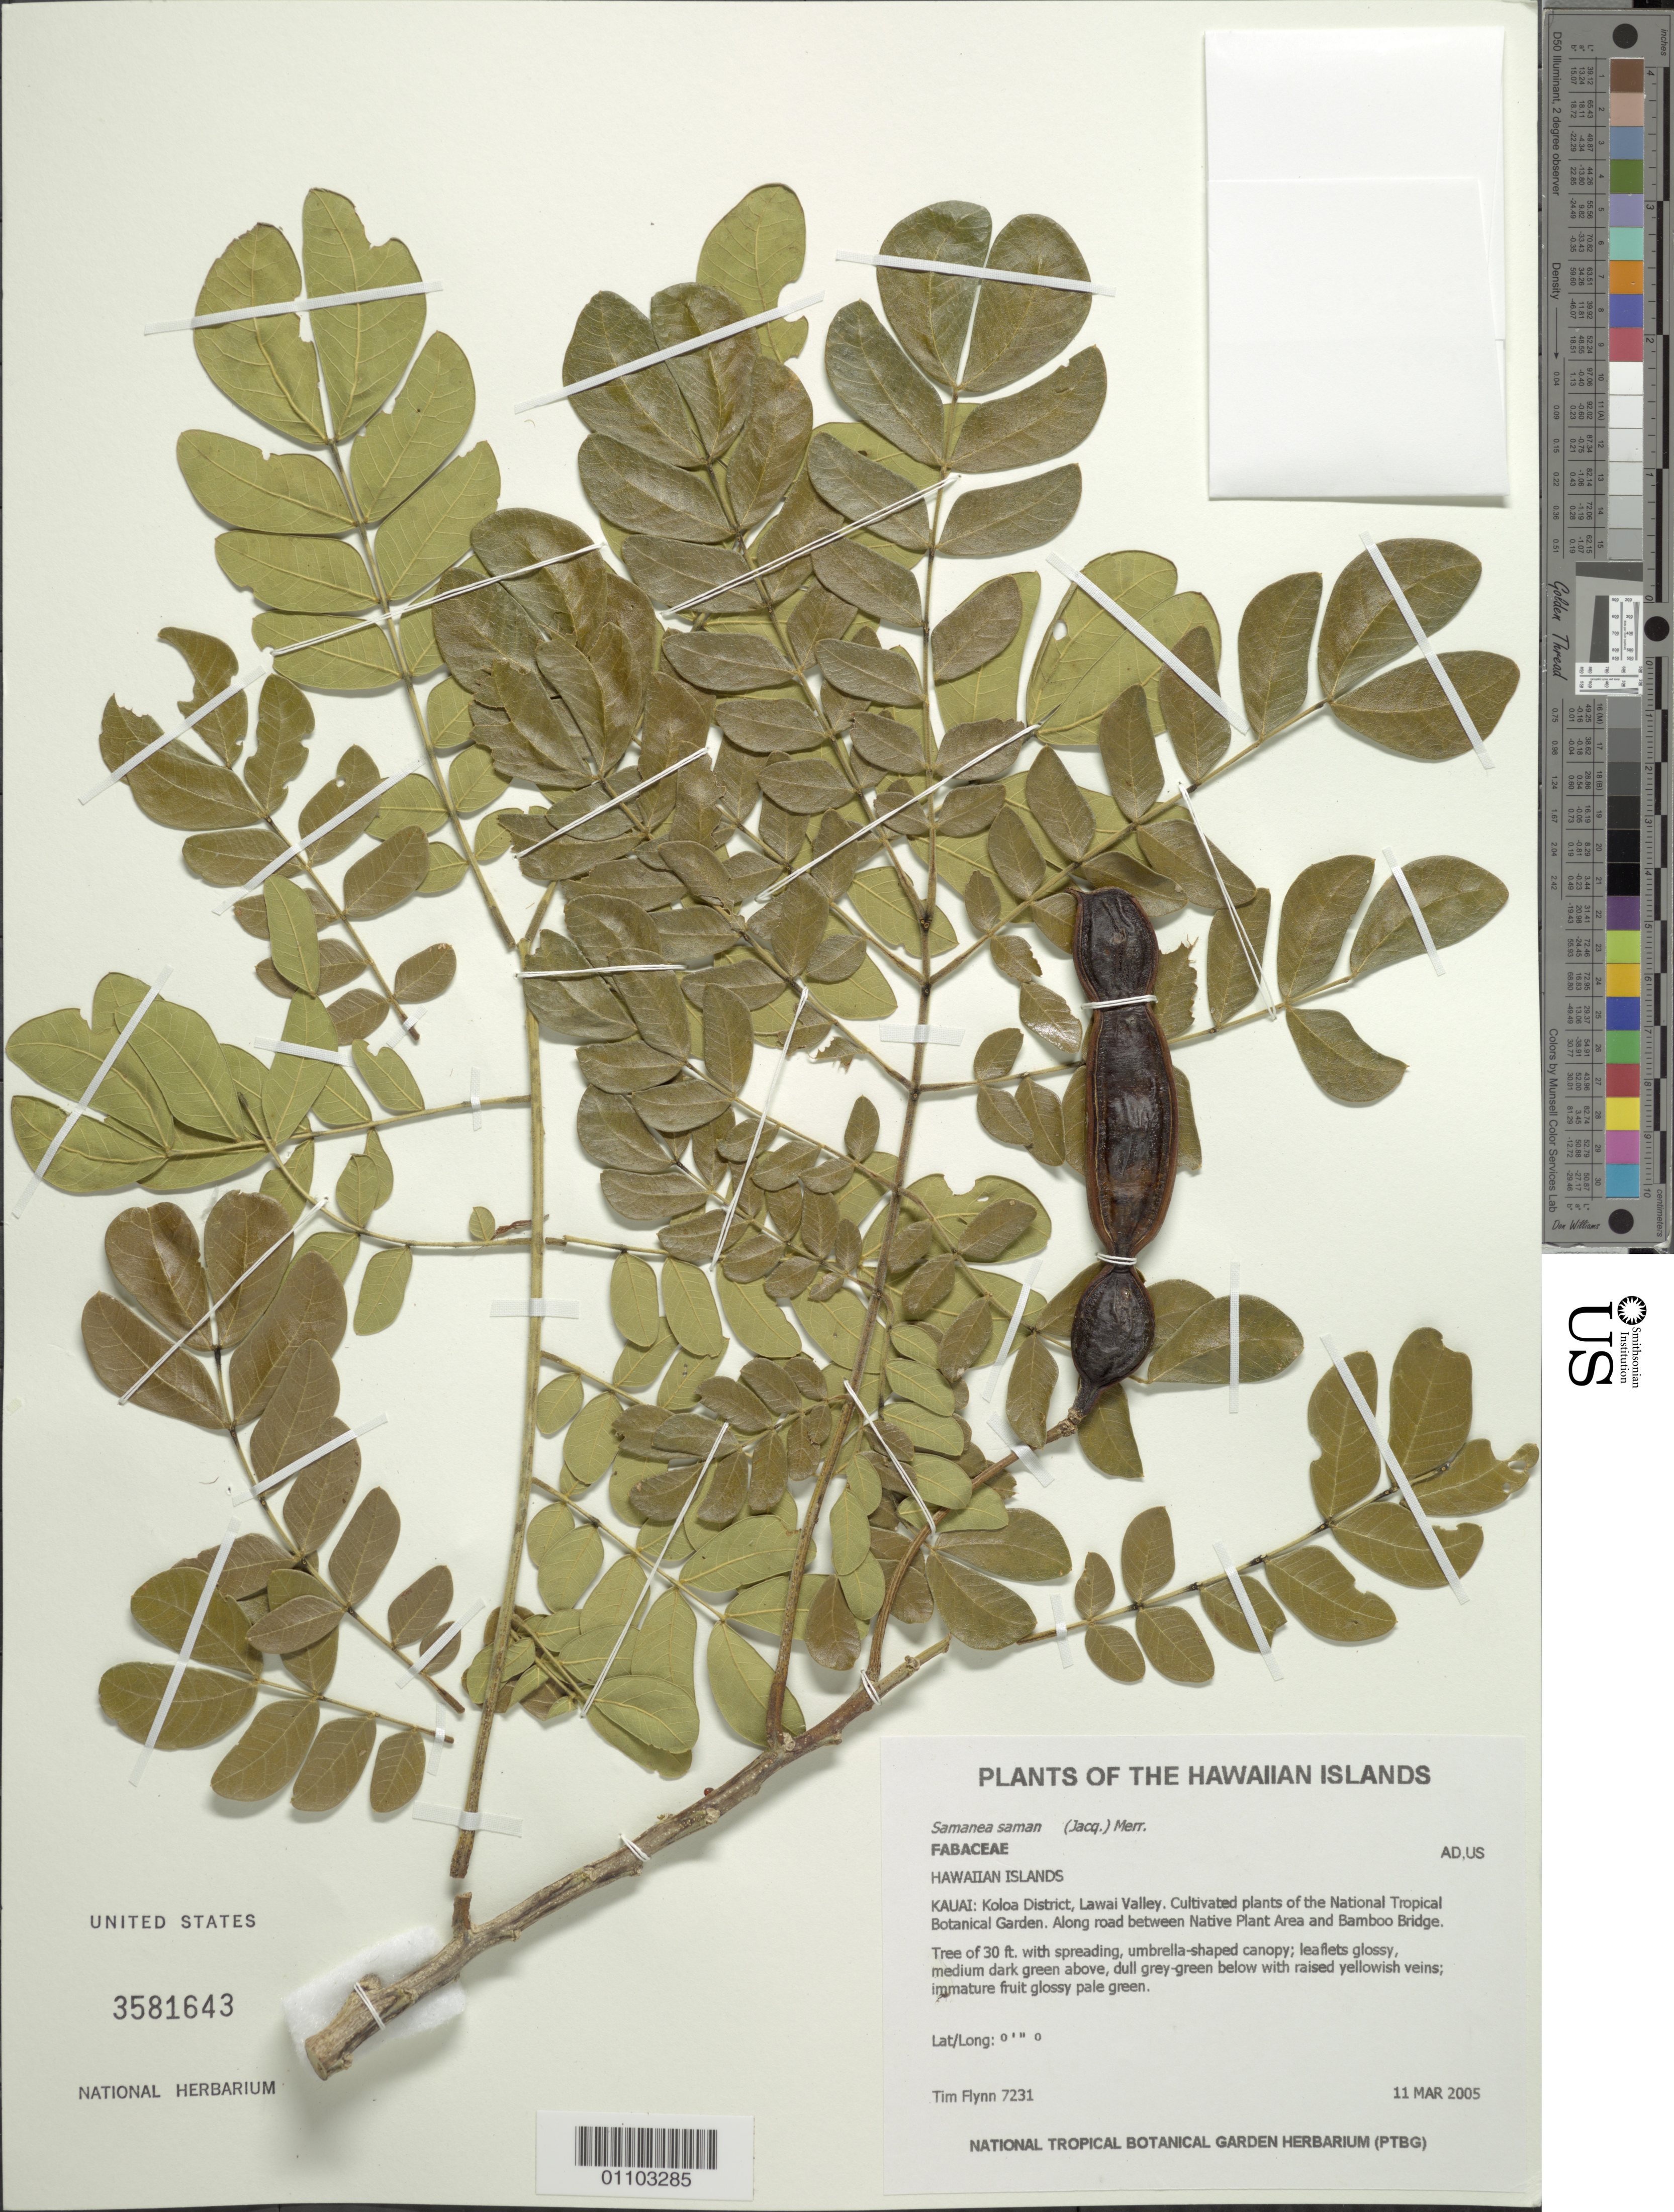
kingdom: Plantae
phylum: Tracheophyta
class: Magnoliopsida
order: Fabales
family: Fabaceae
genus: Samanea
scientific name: Samanea saman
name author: (Jacq.) Merr.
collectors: T. W. Flynn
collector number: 7231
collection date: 2005-03-11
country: United States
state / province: Hawaii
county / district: Kauai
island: Kaua'i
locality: Koloa District, Lawai Valley. Cultivated plants of the National Tropical Botanical Garden. Along road between Native Plant Area and Bamboo Bridge.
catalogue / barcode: US 3581643